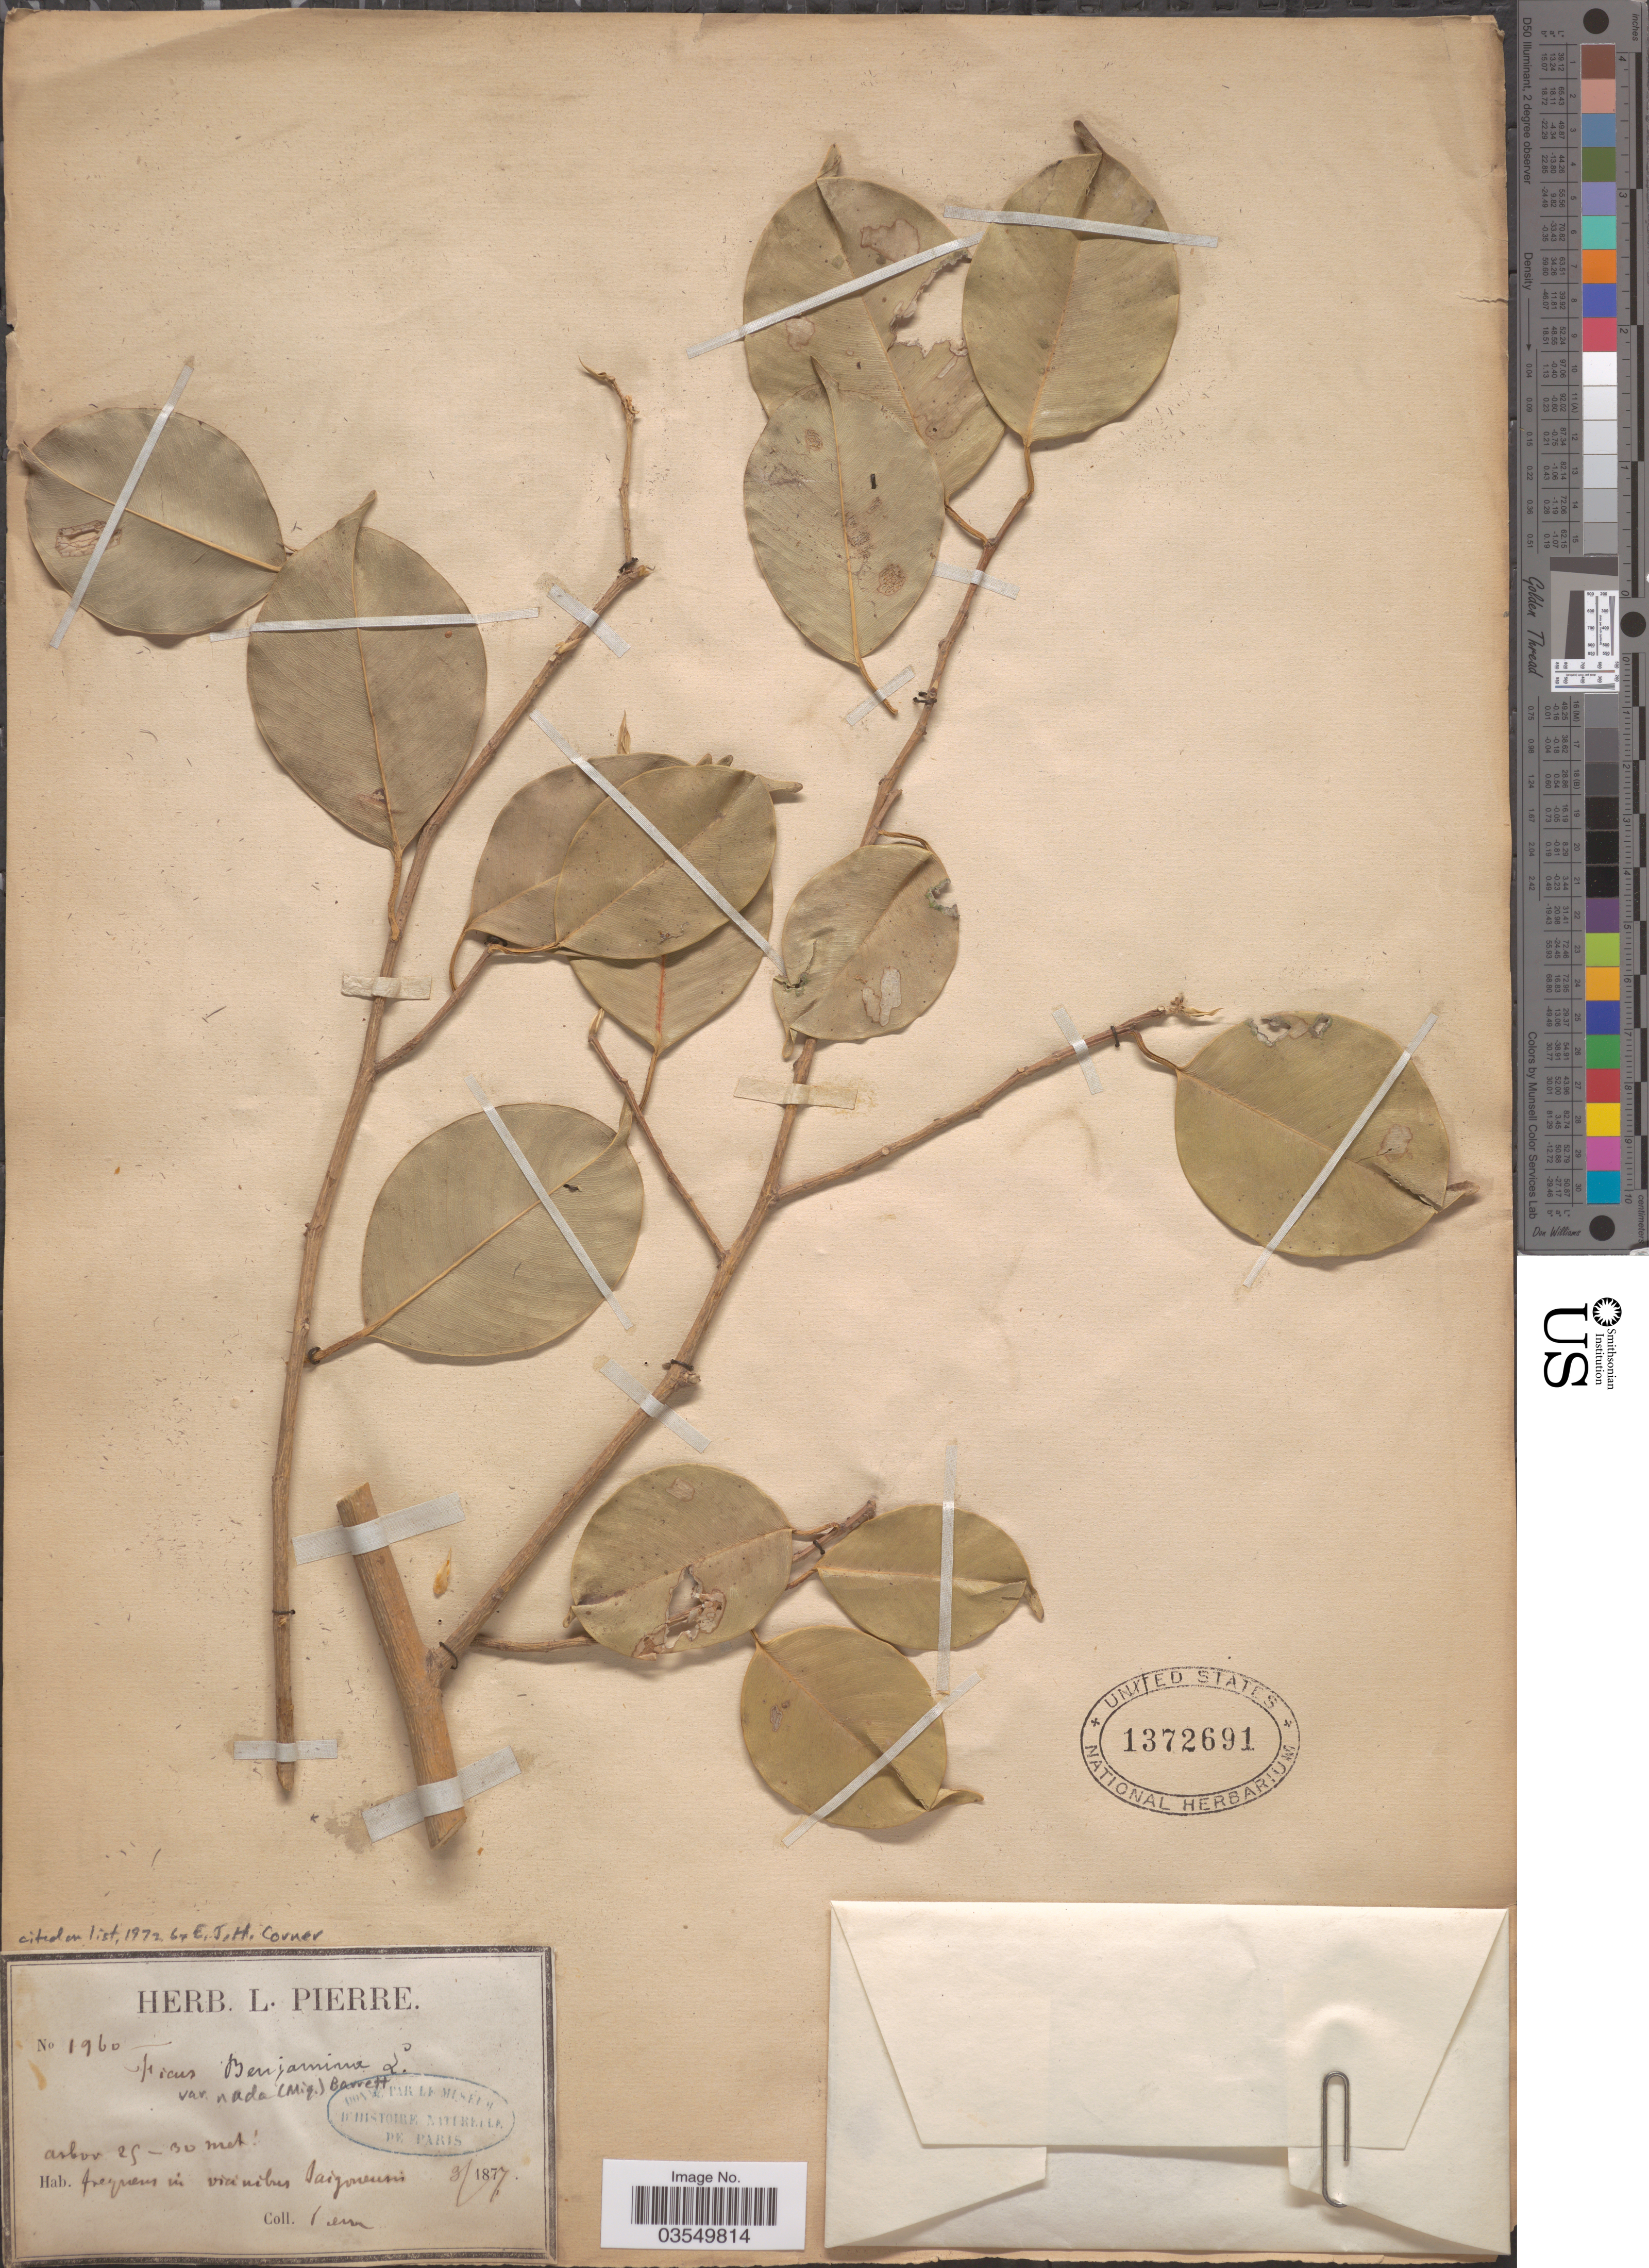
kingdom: Plantae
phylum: Tracheophyta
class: Magnoliopsida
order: Rosales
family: Moraceae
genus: Ficus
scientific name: Ficus benjamina var. nuda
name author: (Miq.) Barrett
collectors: L. Pierre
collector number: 1960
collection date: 1877-03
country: Vietnam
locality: Frequens in vicinibus Saigonensis.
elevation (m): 25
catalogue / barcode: US 1372691